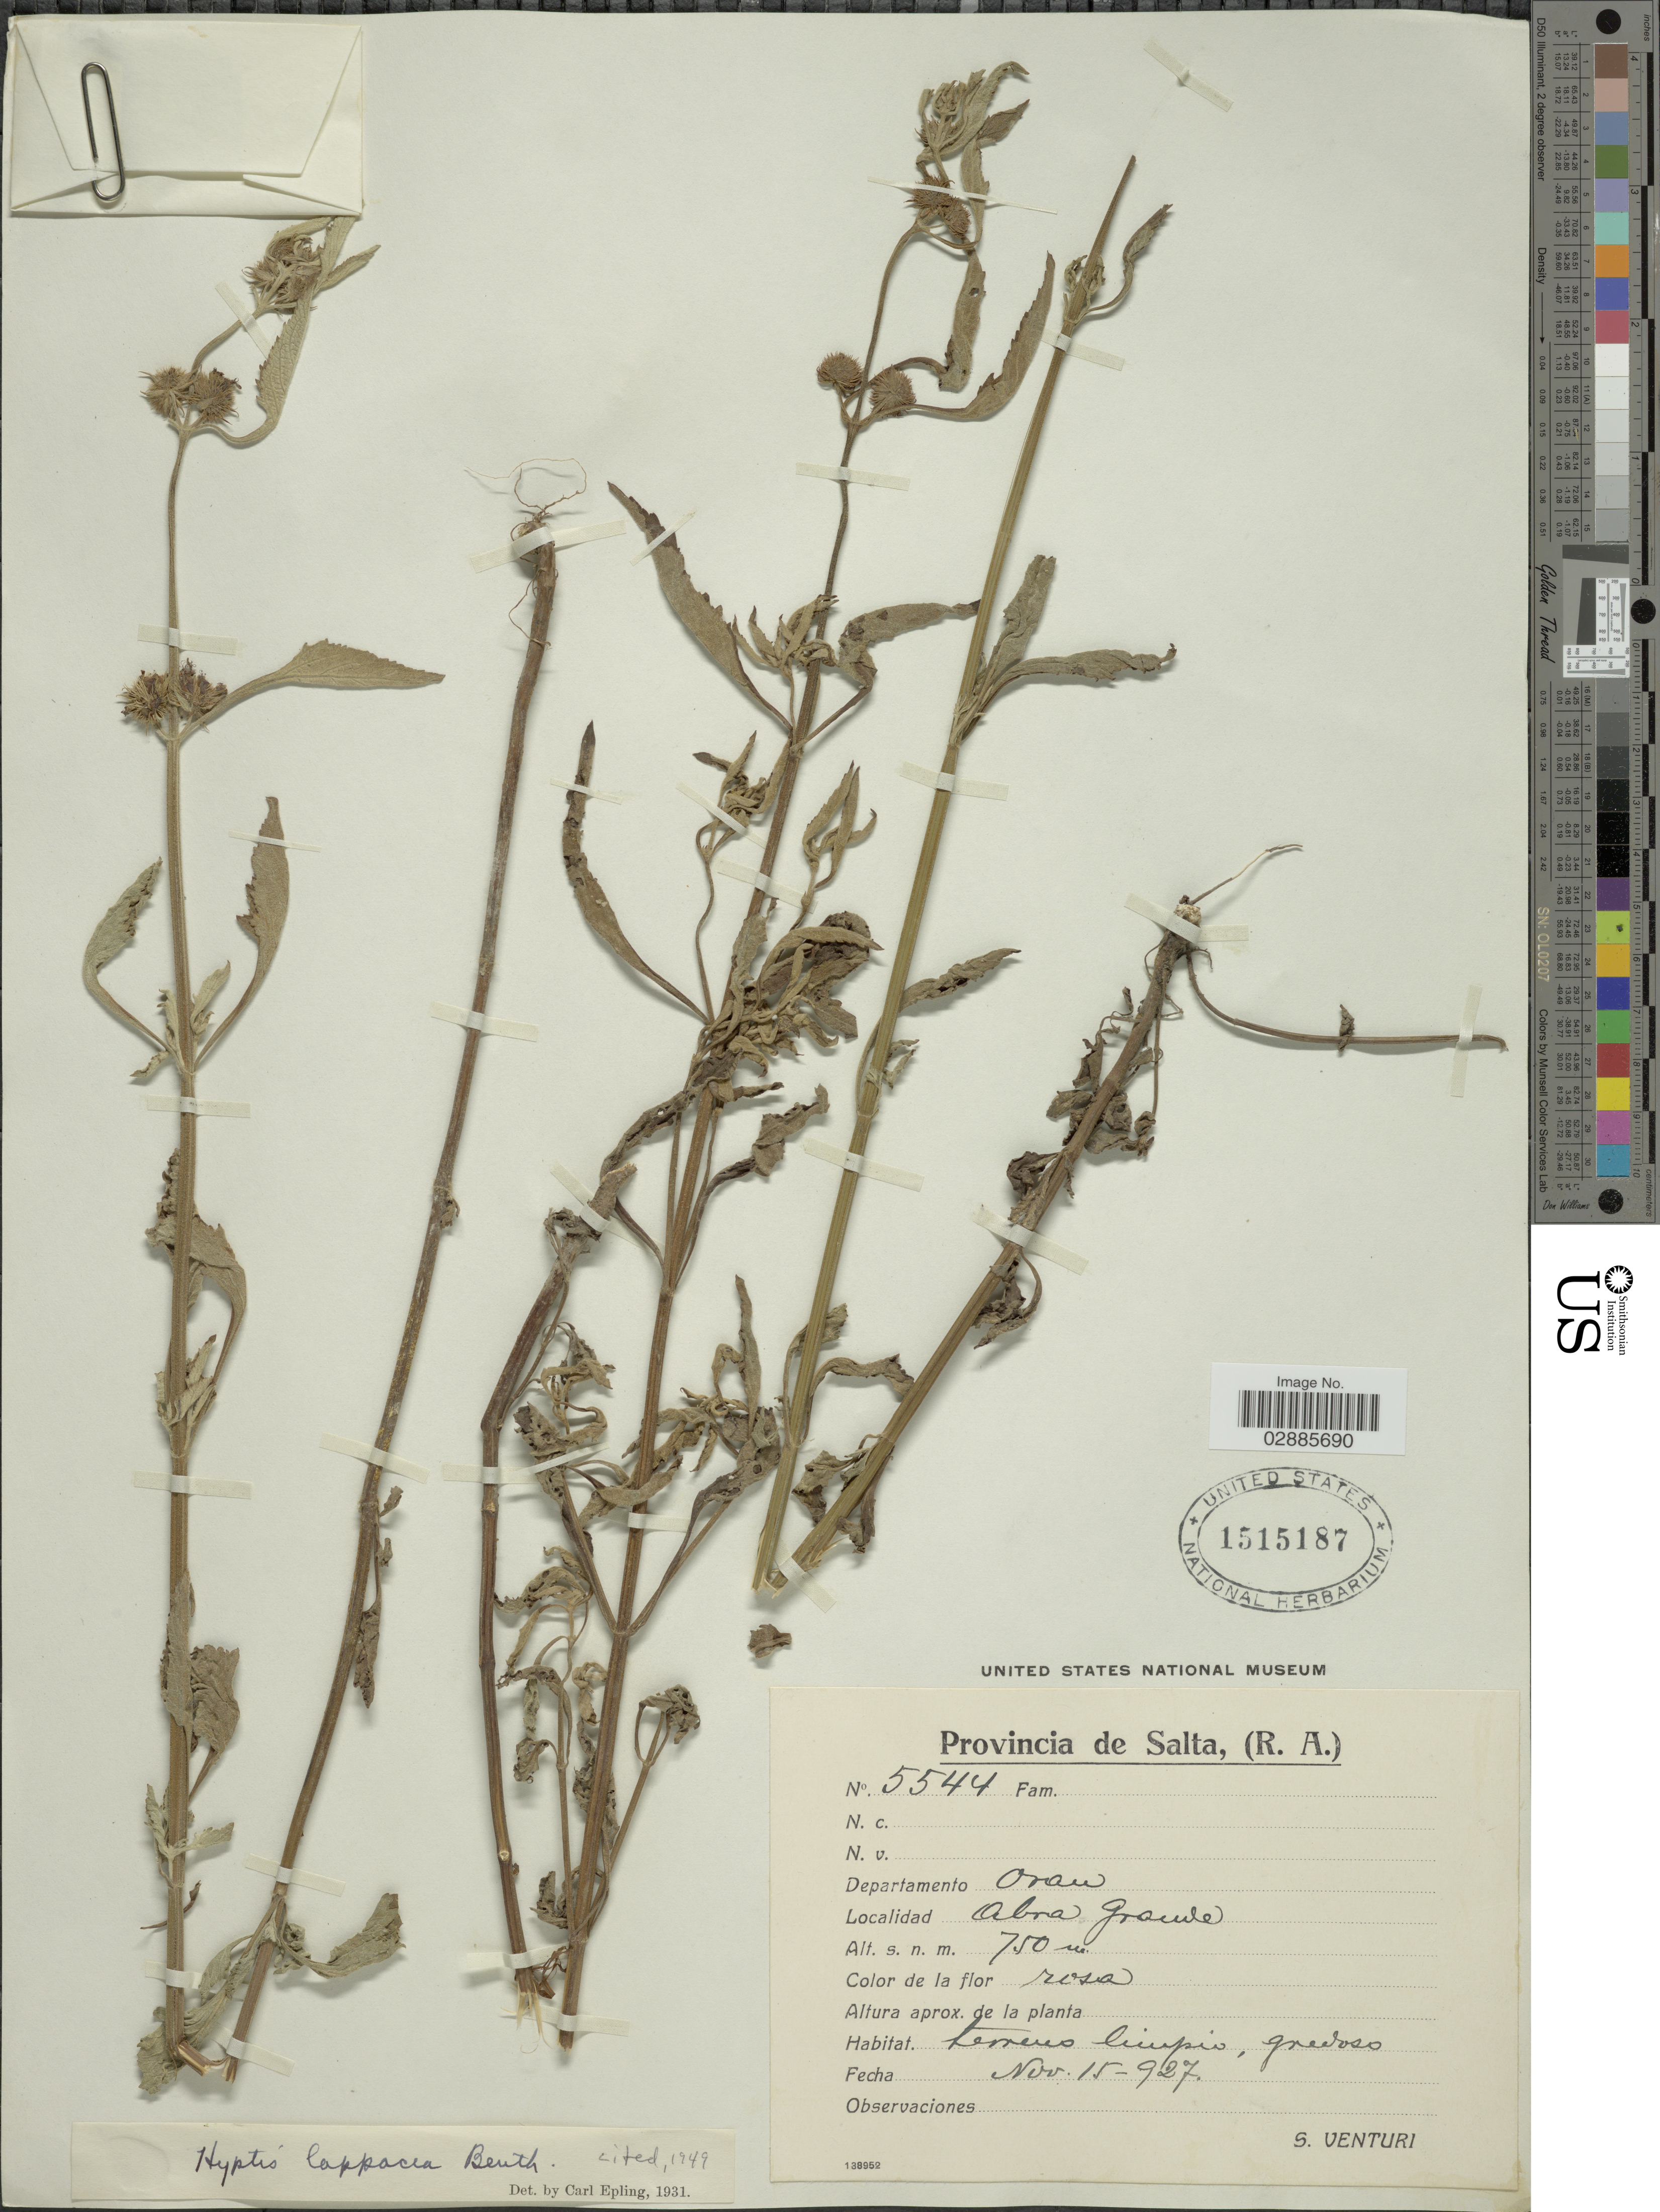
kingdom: Plantae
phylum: Tracheophyta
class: Magnoliopsida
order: Lamiales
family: Lamiaceae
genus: Hyptis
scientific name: Hyptis lappacea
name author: Benth.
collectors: S. Venturi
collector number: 5544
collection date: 1927-11-15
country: Argentina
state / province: Salta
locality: Departamento Oran. Abra Grande.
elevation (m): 750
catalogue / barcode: US 1515187